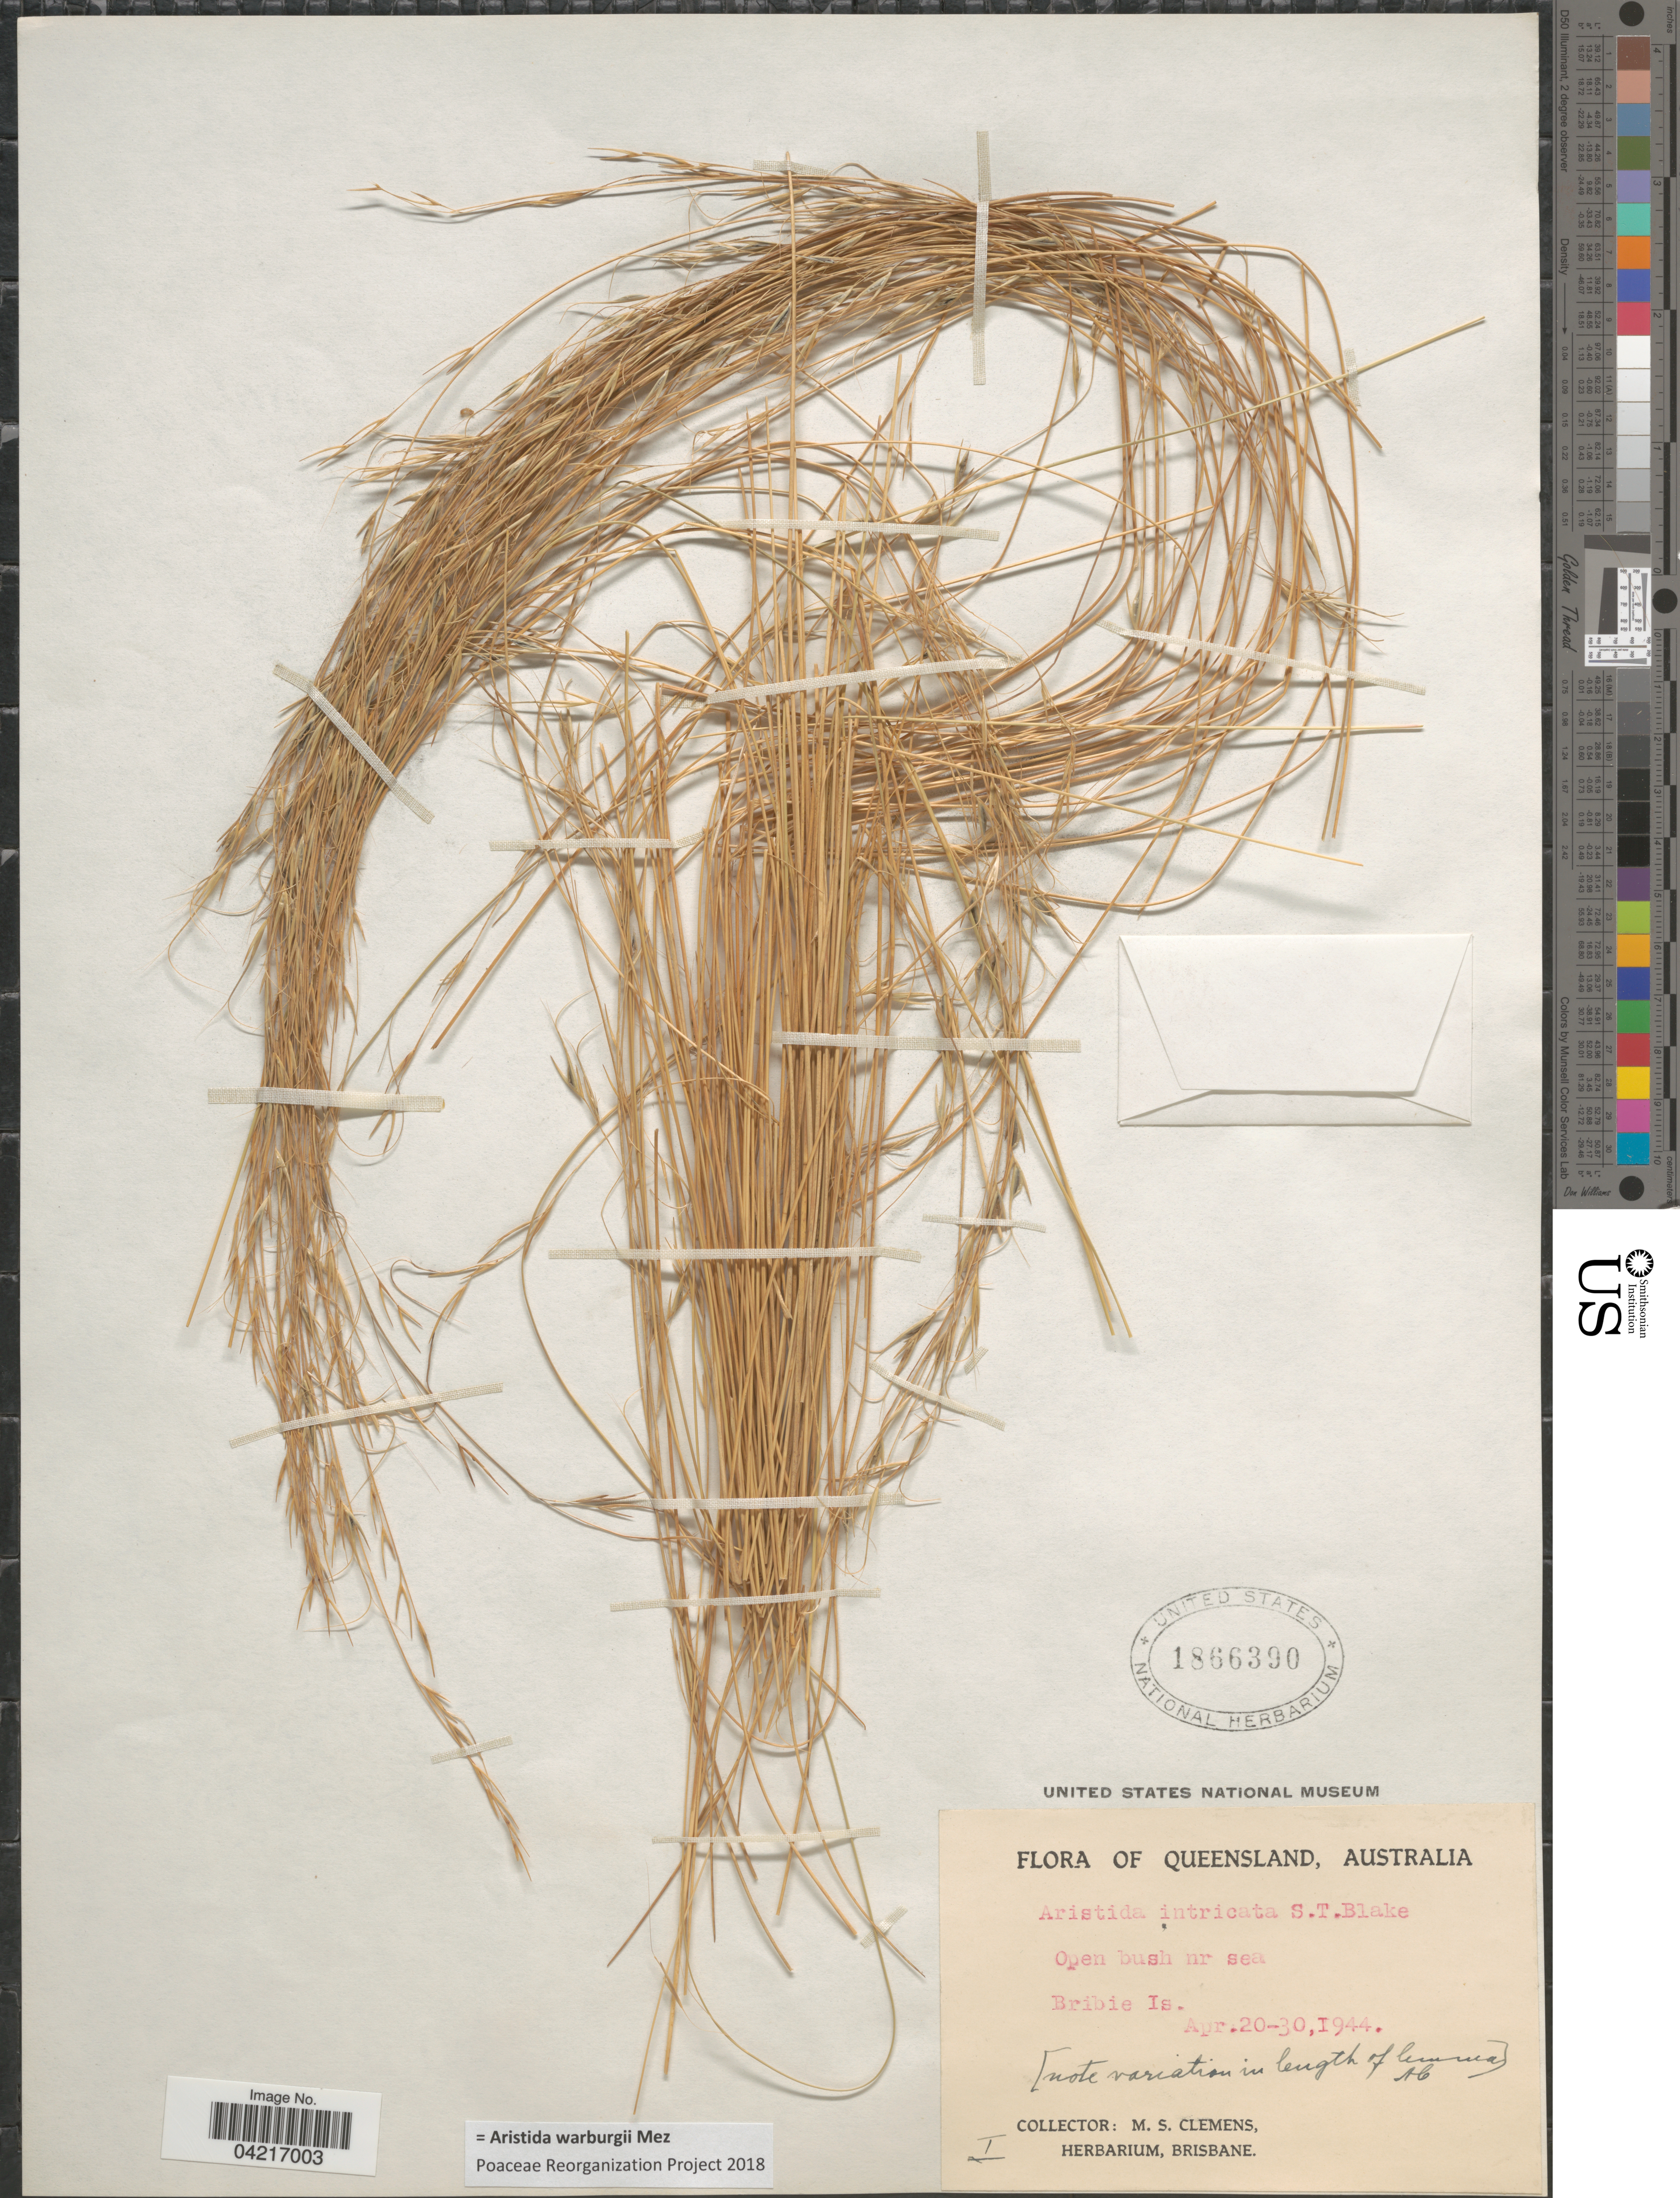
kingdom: Plantae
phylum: Tracheophyta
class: Liliopsida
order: Poales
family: Poaceae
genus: Aristida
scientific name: Aristida warburgii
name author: Mez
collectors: M. S. Clemens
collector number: I?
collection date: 1944-04-20/1944-04-30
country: Australia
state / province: Queensland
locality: Open bush nr sea. Bribie Is.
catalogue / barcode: US 1866390